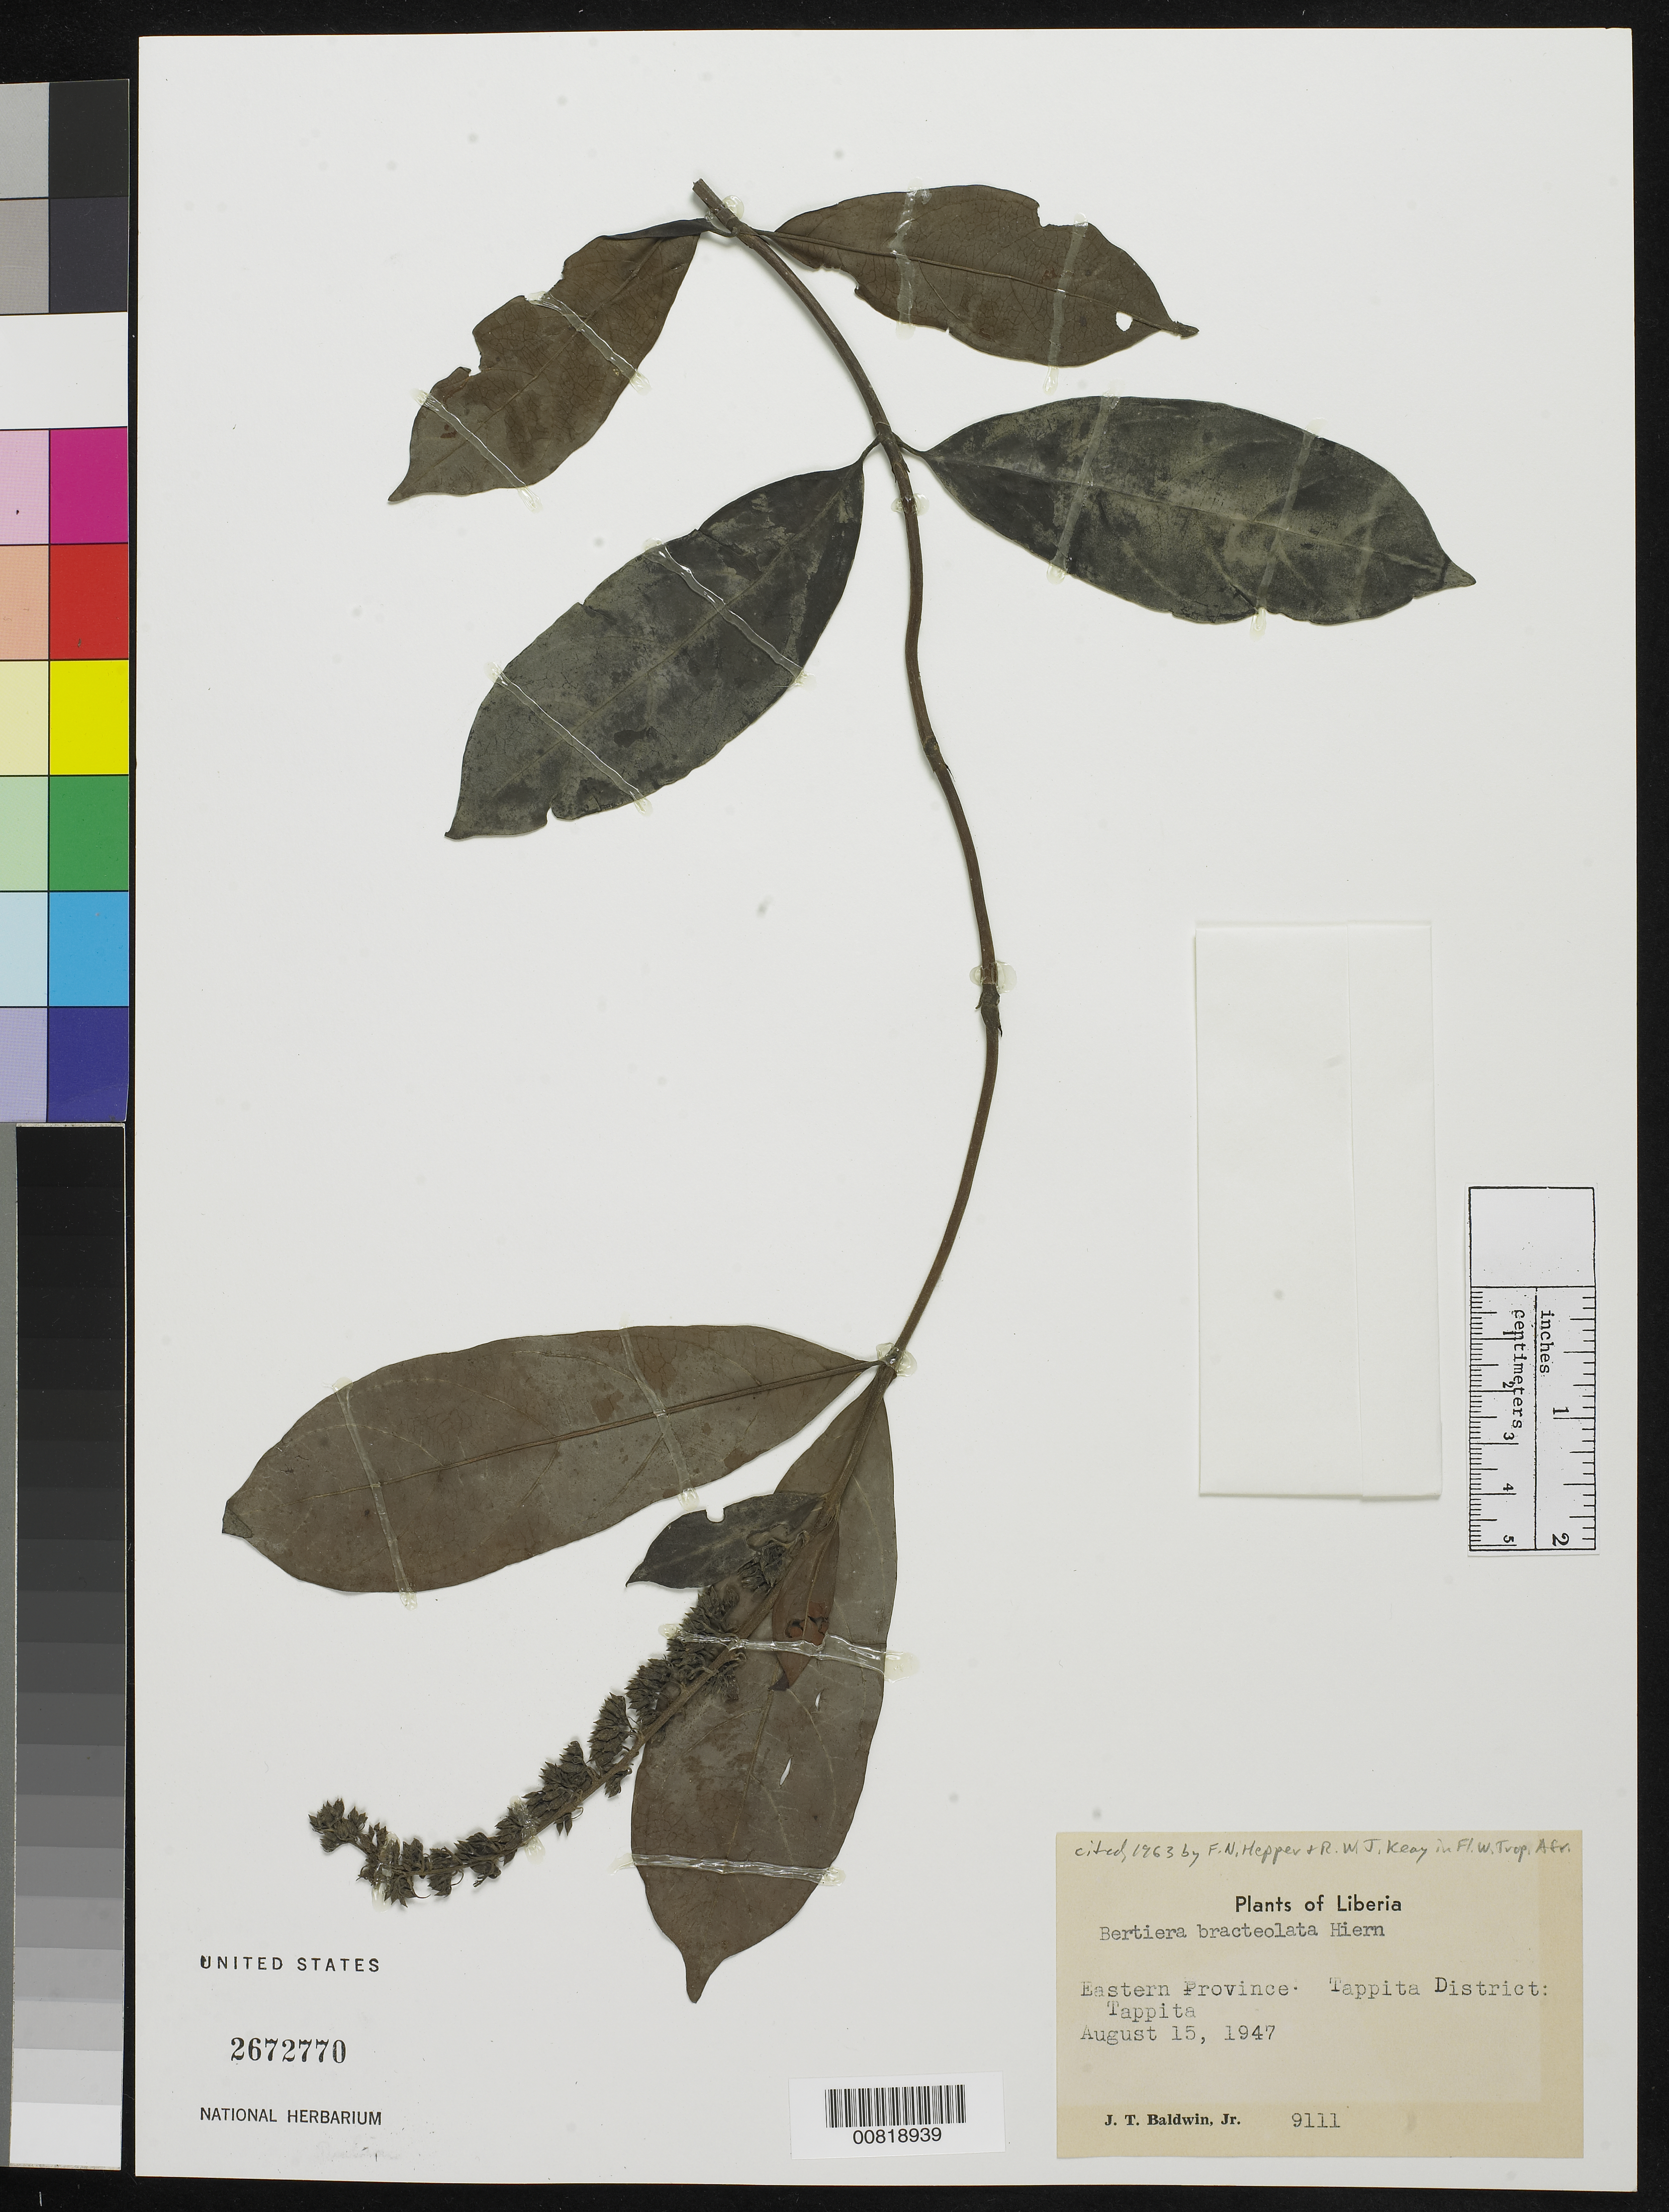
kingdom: Plantae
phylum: Tracheophyta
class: Magnoliopsida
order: Gentianales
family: Rubiaceae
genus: Bertiera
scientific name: Bertiera bracteolata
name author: Hiern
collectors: J. T. Baldwin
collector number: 9111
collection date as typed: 15 Aug 1947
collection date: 1947-08-15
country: Liberia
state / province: Nimba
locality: Eastern Province: Tappita District, Tappita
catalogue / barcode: US 2672770